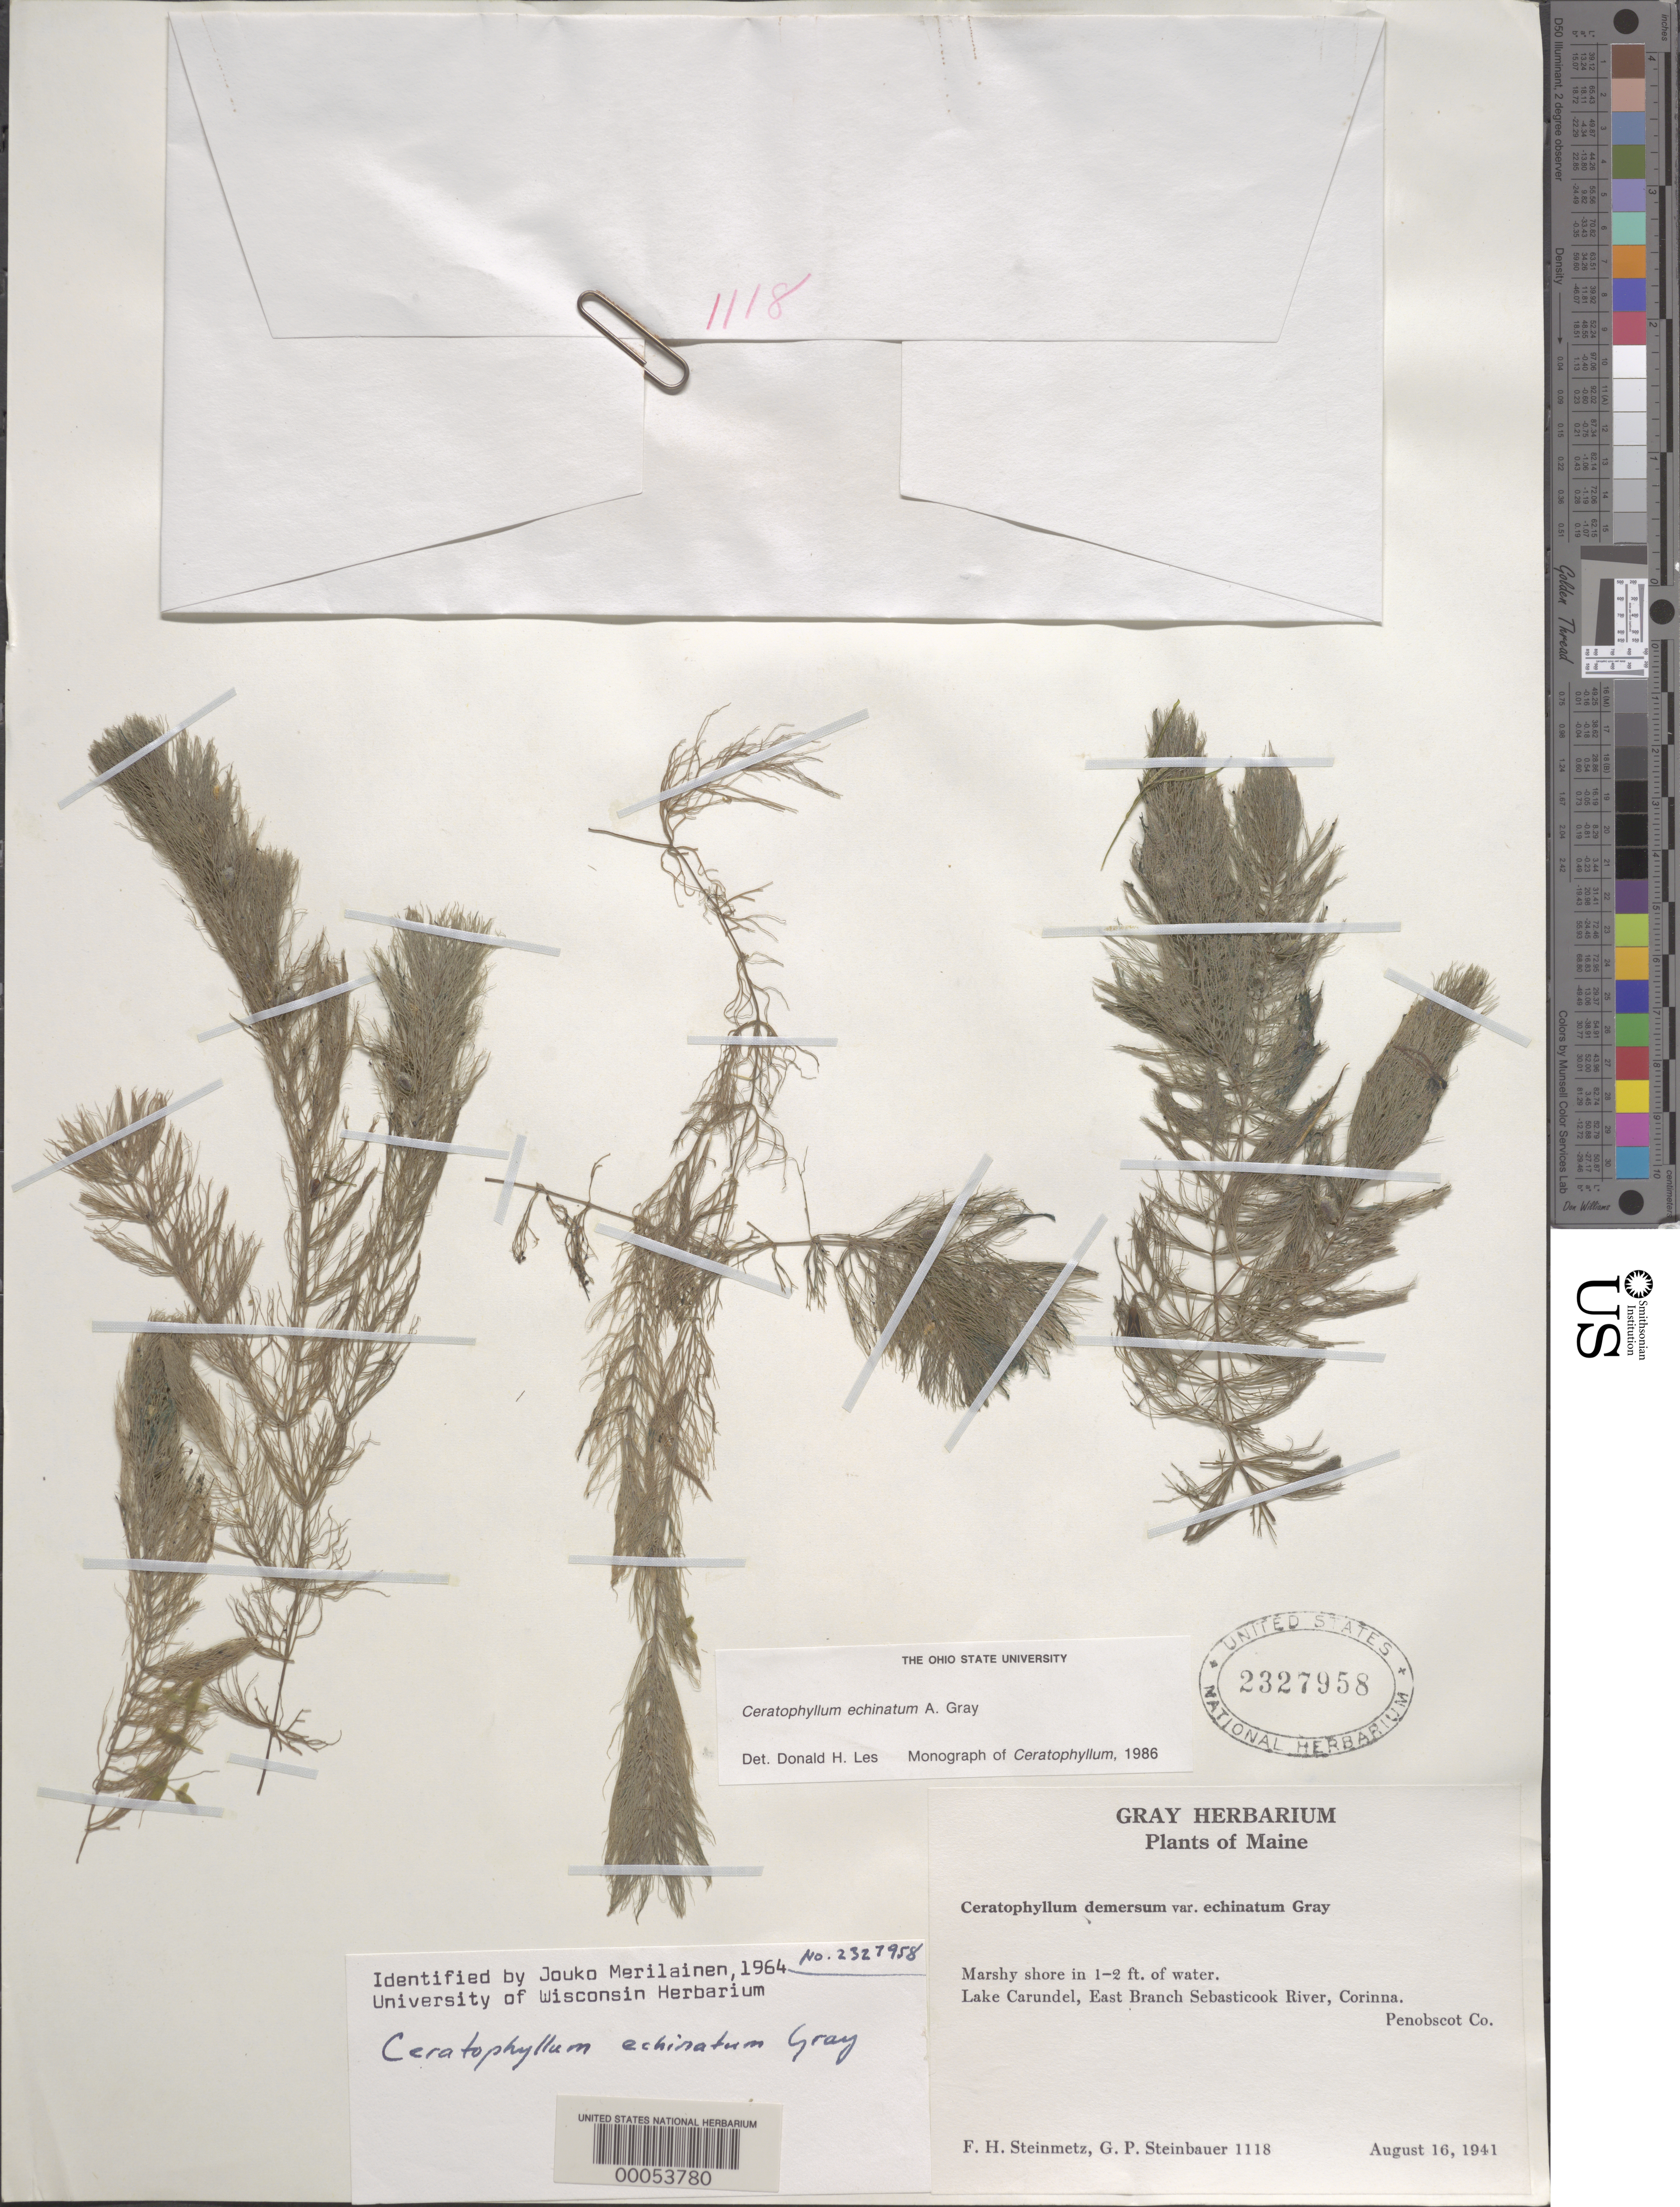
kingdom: Plantae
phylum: Tracheophyta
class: Magnoliopsida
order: Ceratophyllales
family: Ceratophyllaceae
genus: Ceratophyllum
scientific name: Ceratophyllum demersum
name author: L.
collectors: G. Steinbauer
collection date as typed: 16 Aug 1941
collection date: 1941-08-16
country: United States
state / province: Maine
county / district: Penobscot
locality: Lake carundel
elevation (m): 0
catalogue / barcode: US 2327958